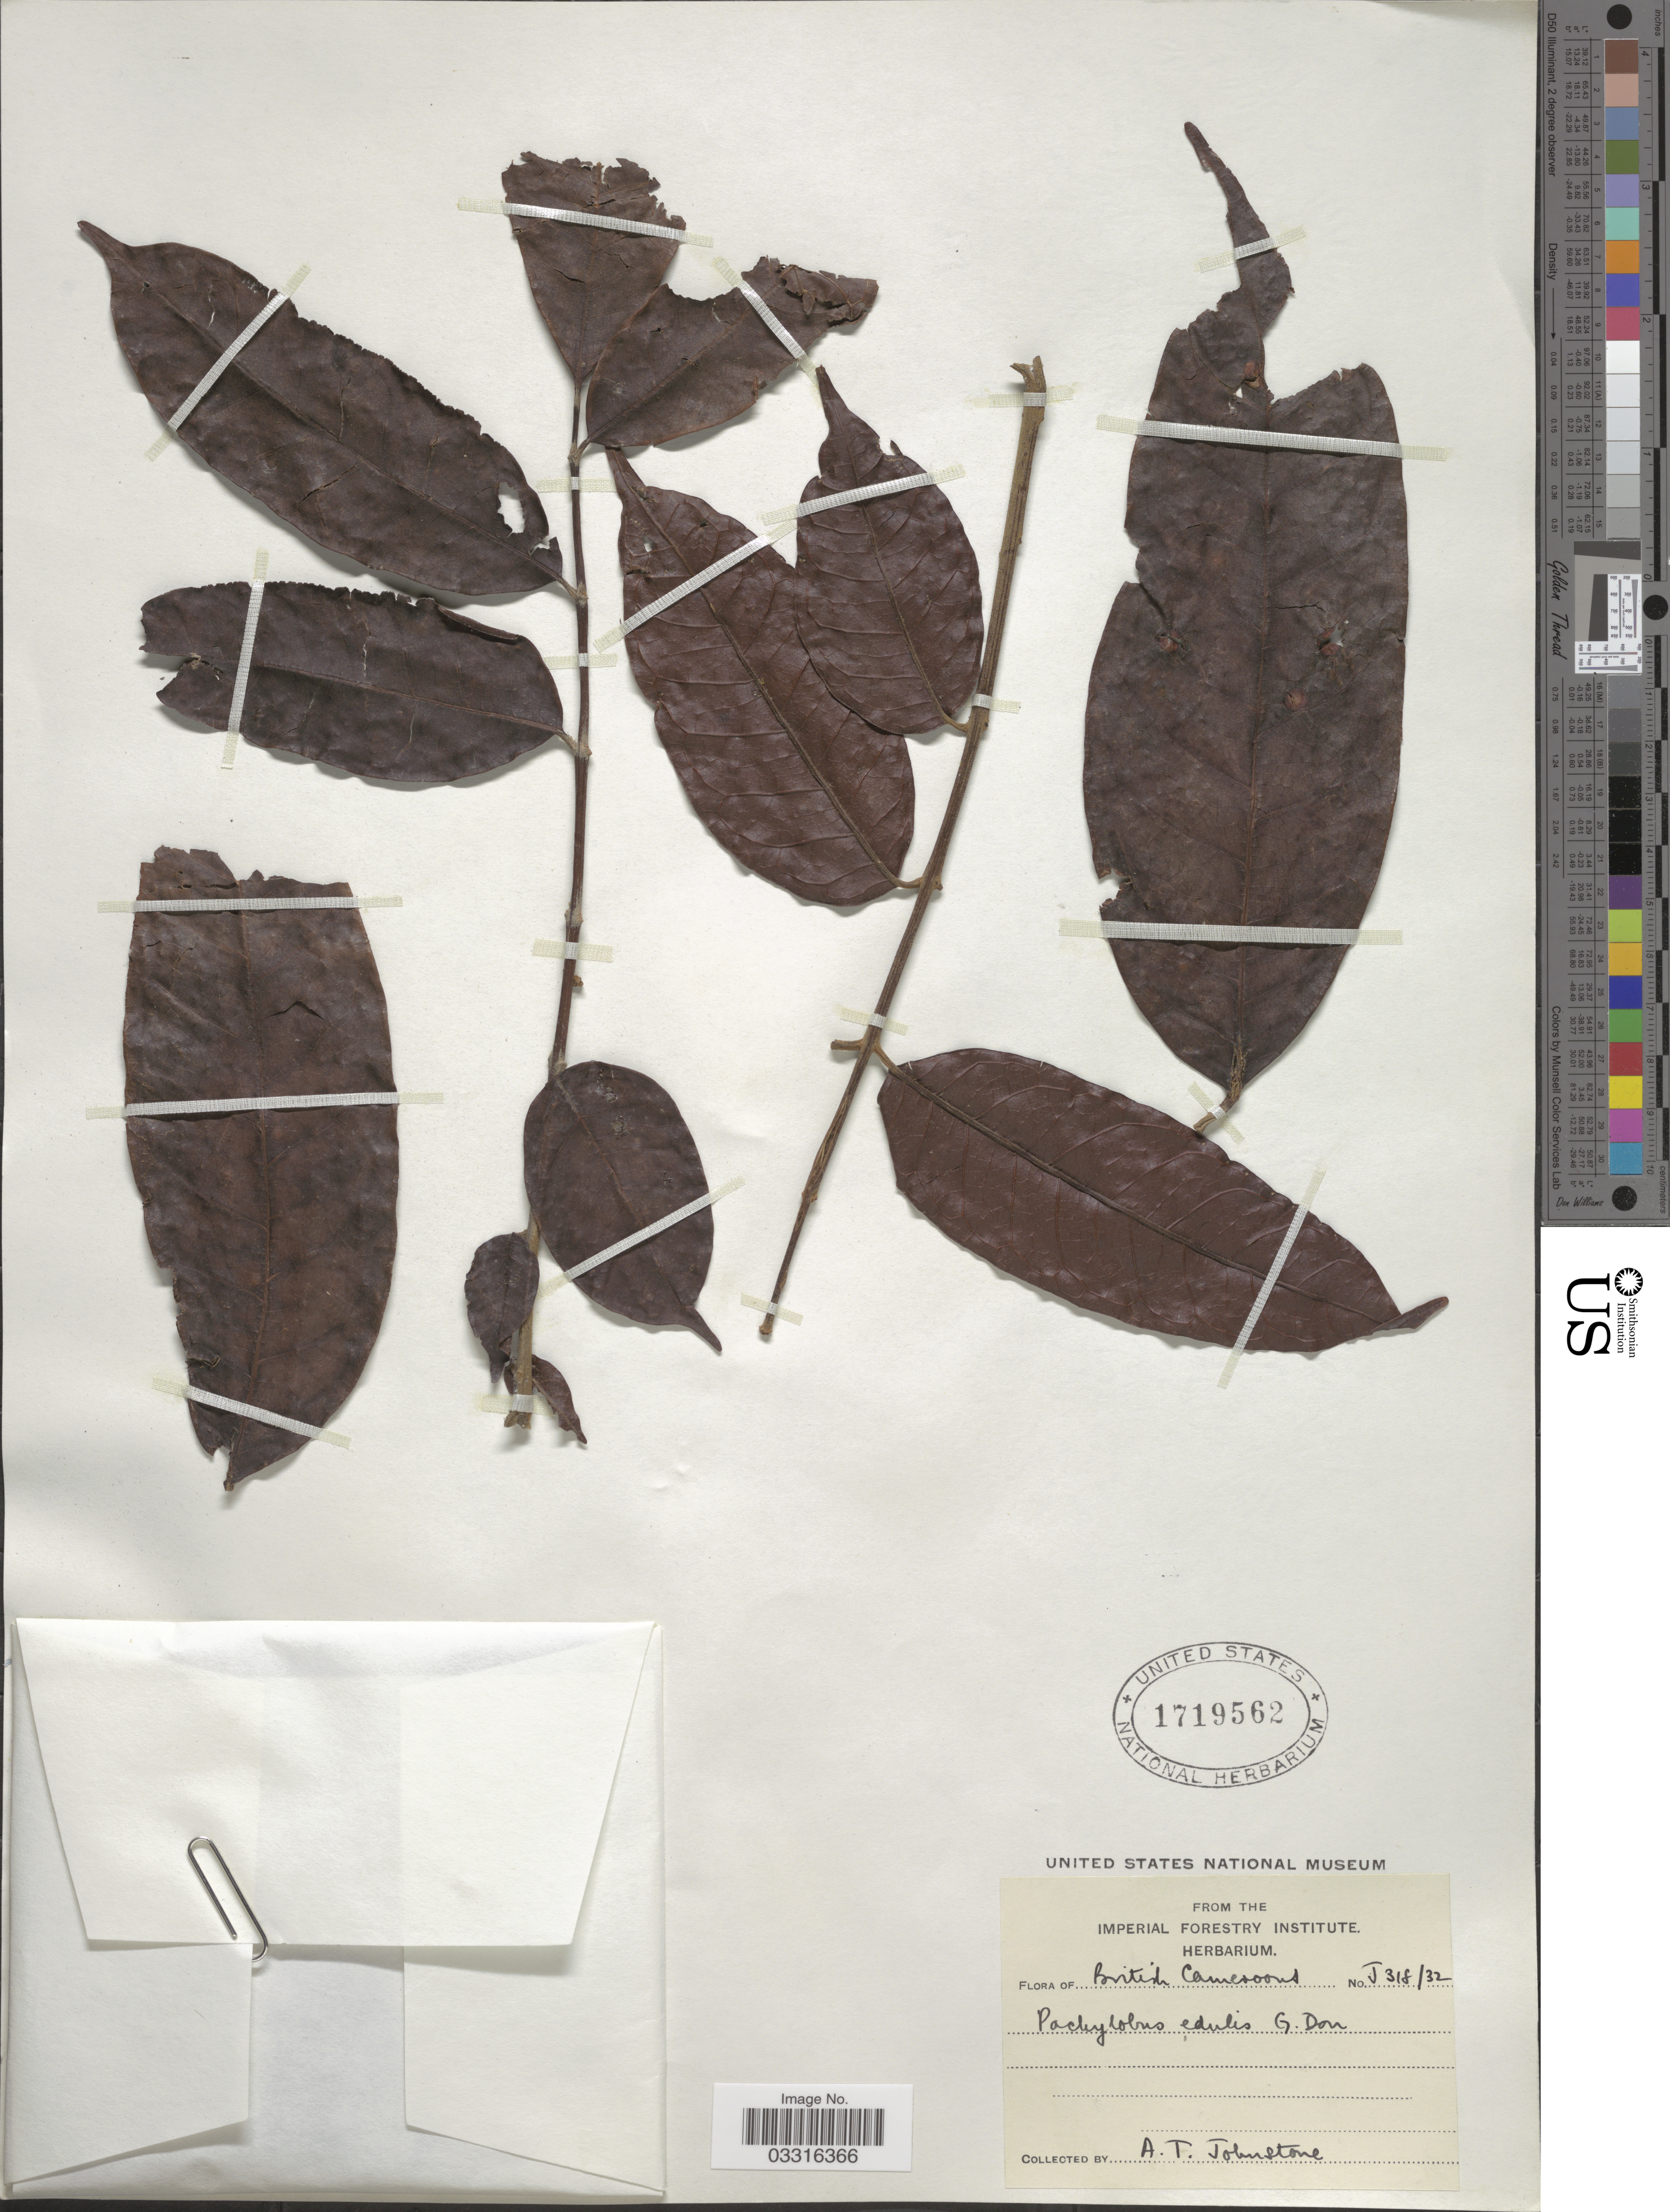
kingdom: Plantae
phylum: Tracheophyta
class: Magnoliopsida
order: Sapindales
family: Burseraceae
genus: Dacryodes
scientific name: Dacryodes edulis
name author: (G. Don) H.J. Lam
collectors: A. Johnstone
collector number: J318/32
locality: British Cameroons.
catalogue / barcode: US 1719562